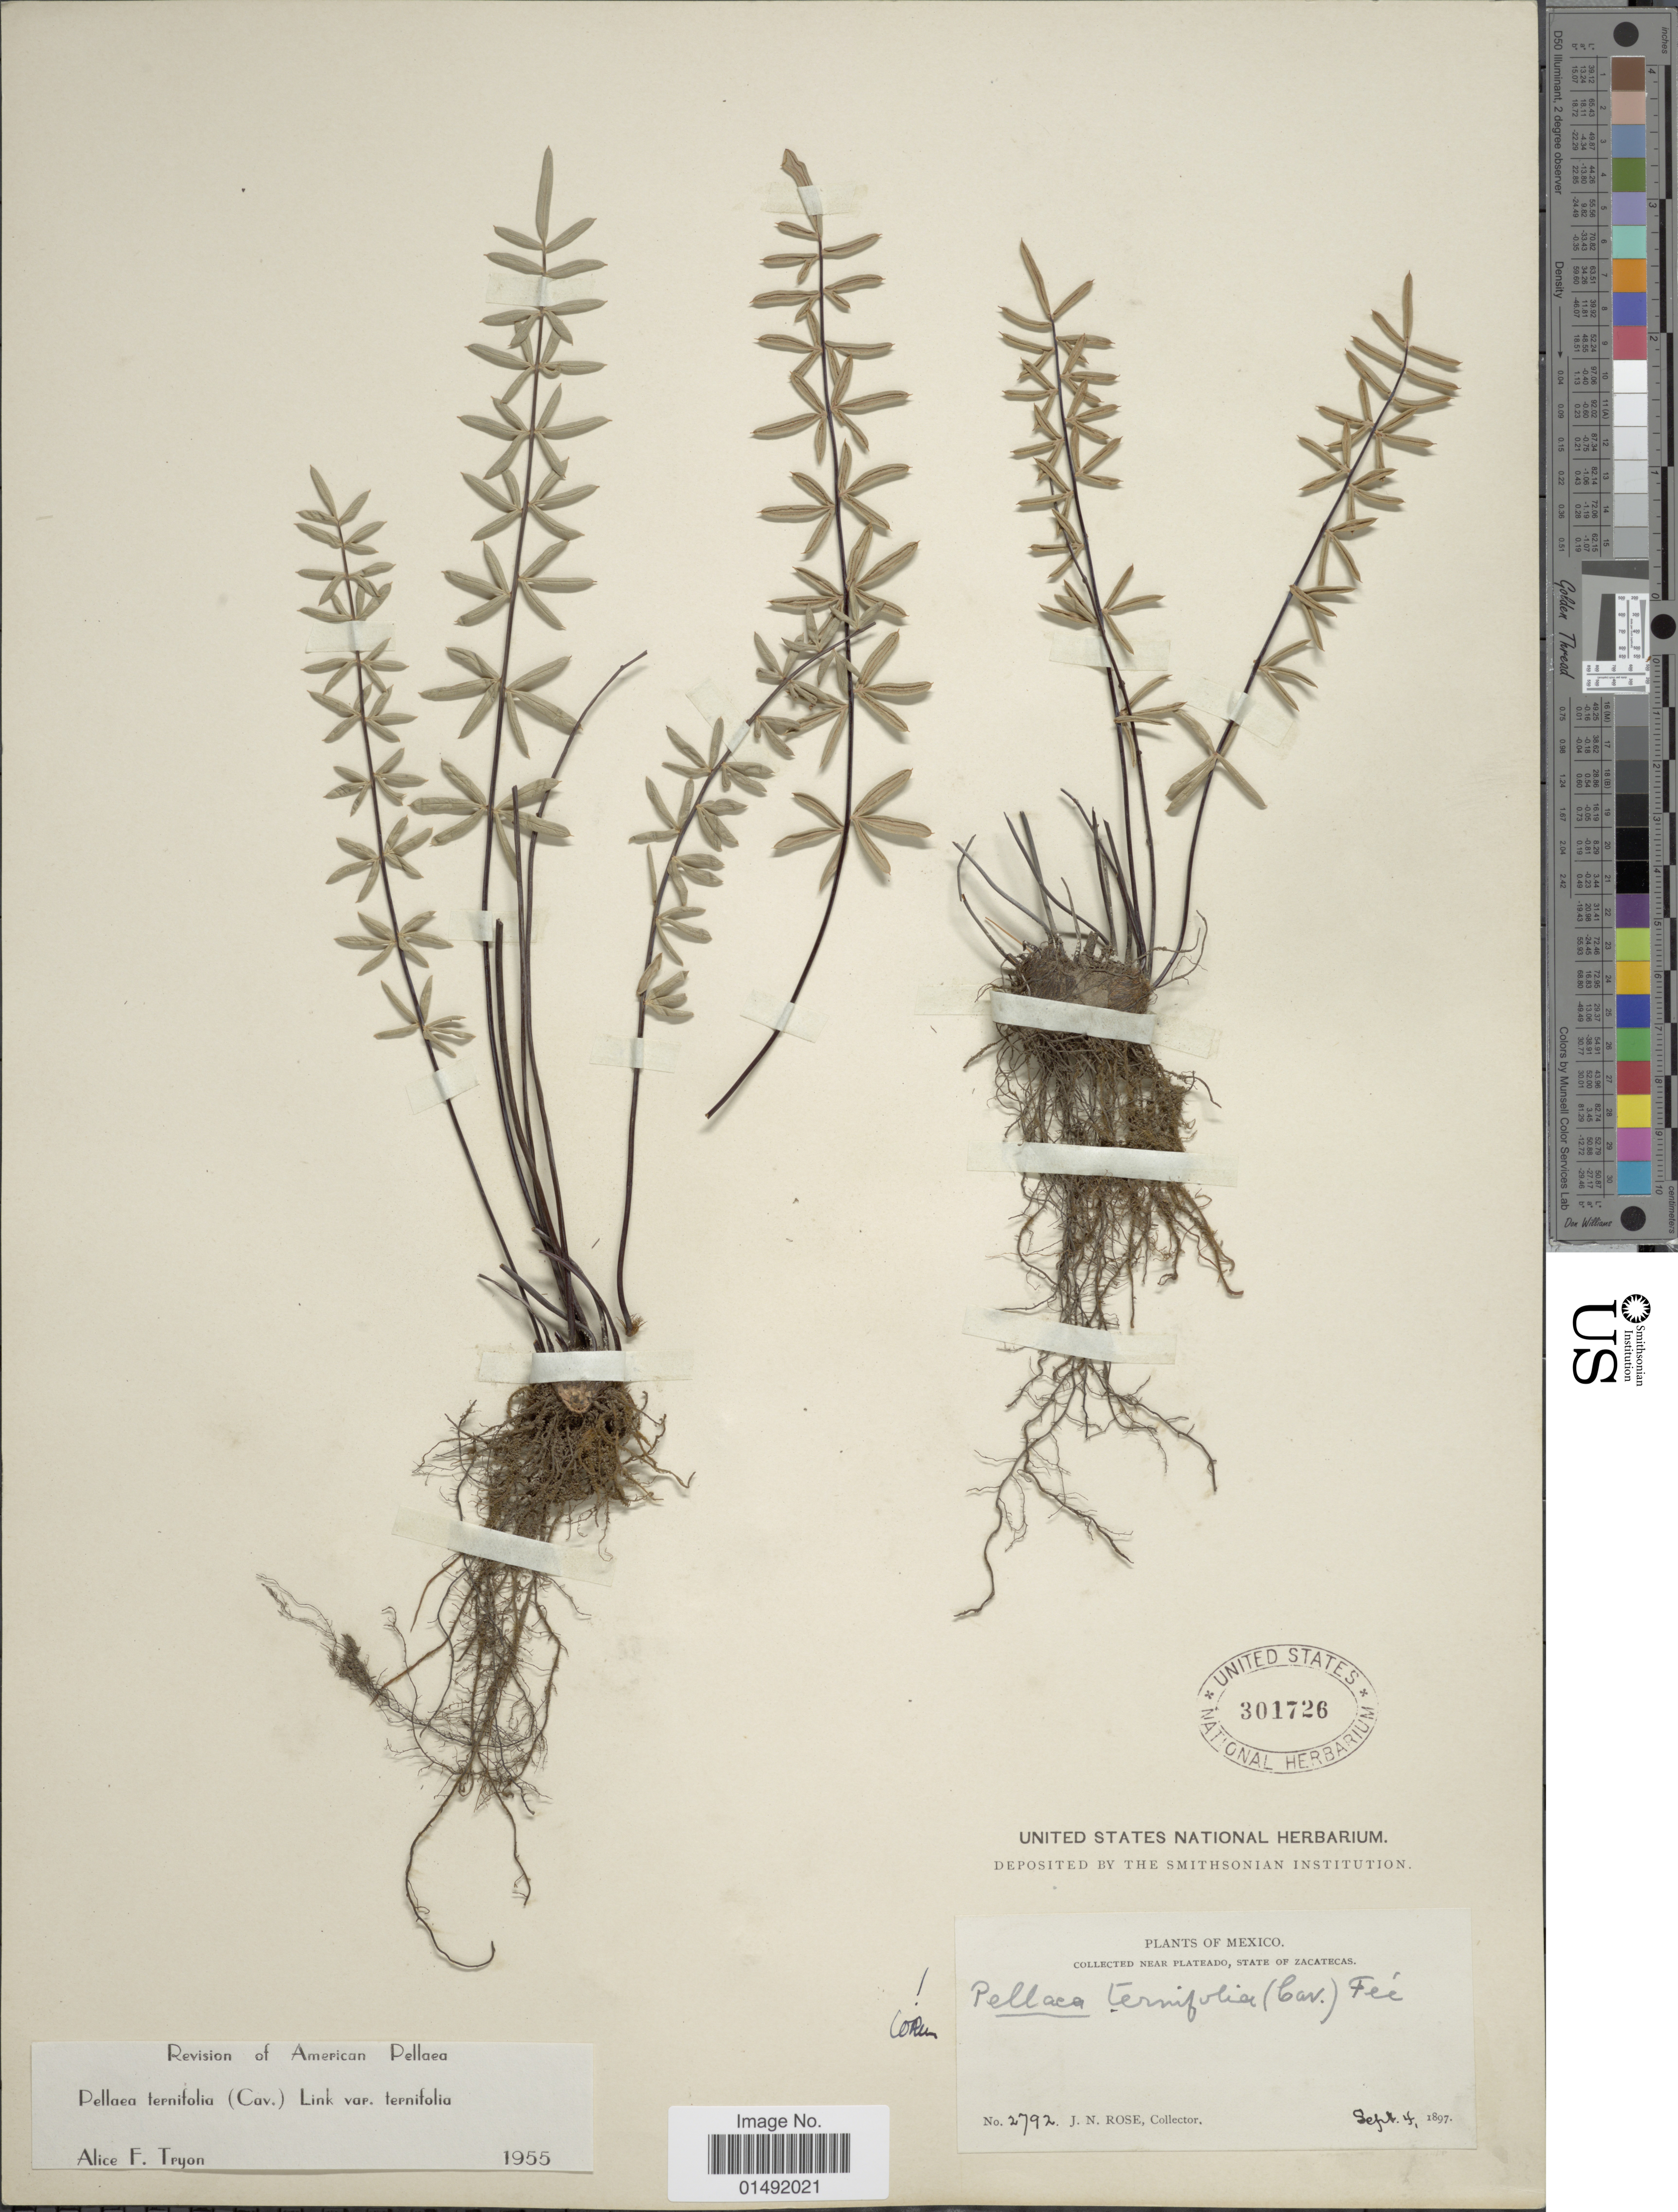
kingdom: Plantae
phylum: Tracheophyta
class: Polypodiopsida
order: Polypodiales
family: Pteridaceae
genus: Pellaea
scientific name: Pellaea ternifolia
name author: (Cav.) Link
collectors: J. N. Rose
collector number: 2792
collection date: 1897-09-04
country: Mexico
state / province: Zacatecas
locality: Near Plateado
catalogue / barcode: US 301726